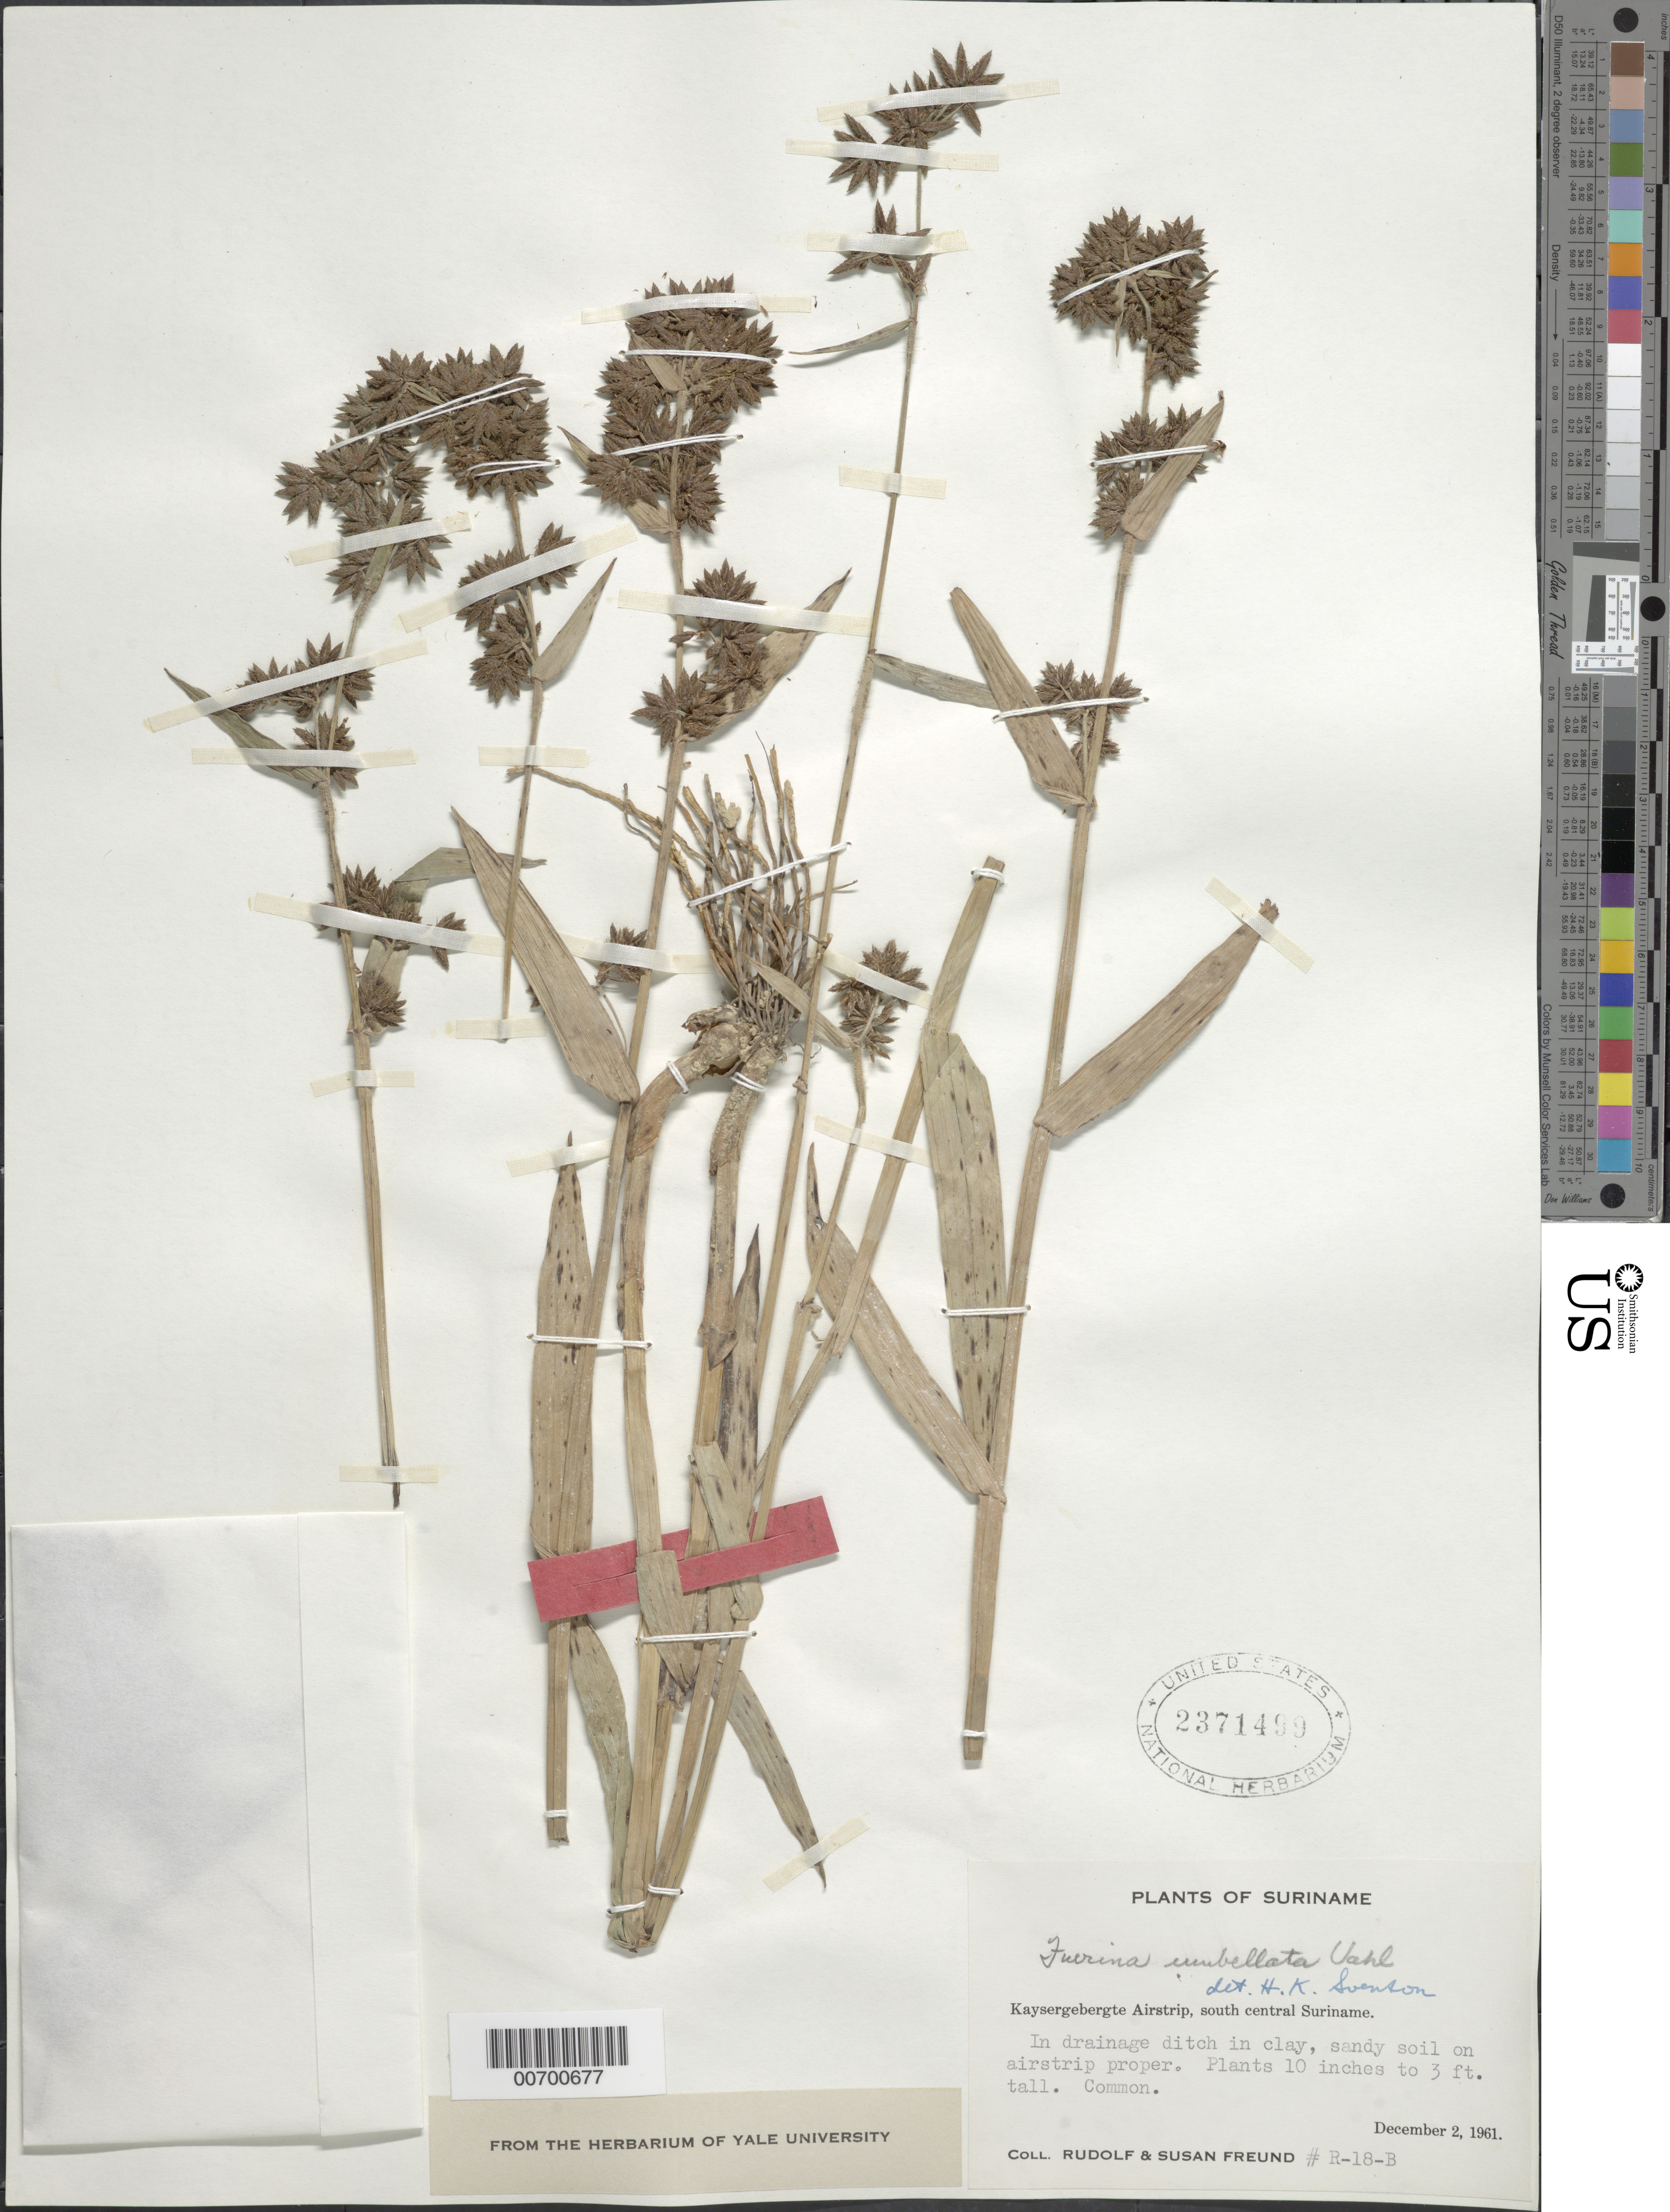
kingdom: Plantae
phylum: Tracheophyta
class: Liliopsida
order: Poales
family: Cyperaceae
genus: Fuirena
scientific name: Fuirena umbellata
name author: Rottb.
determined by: Svenson, Henry K.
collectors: R. Freund & S. Freund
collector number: R 18 B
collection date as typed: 2-Dec-61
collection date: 1961-12-02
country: Suriname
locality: Kaysergebergte Airstrip, south central Suriname, 45 km above confl. with Lucie R.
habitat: Drainage ditch in clay, sandy soil on airstrip proper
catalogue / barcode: US 2371499